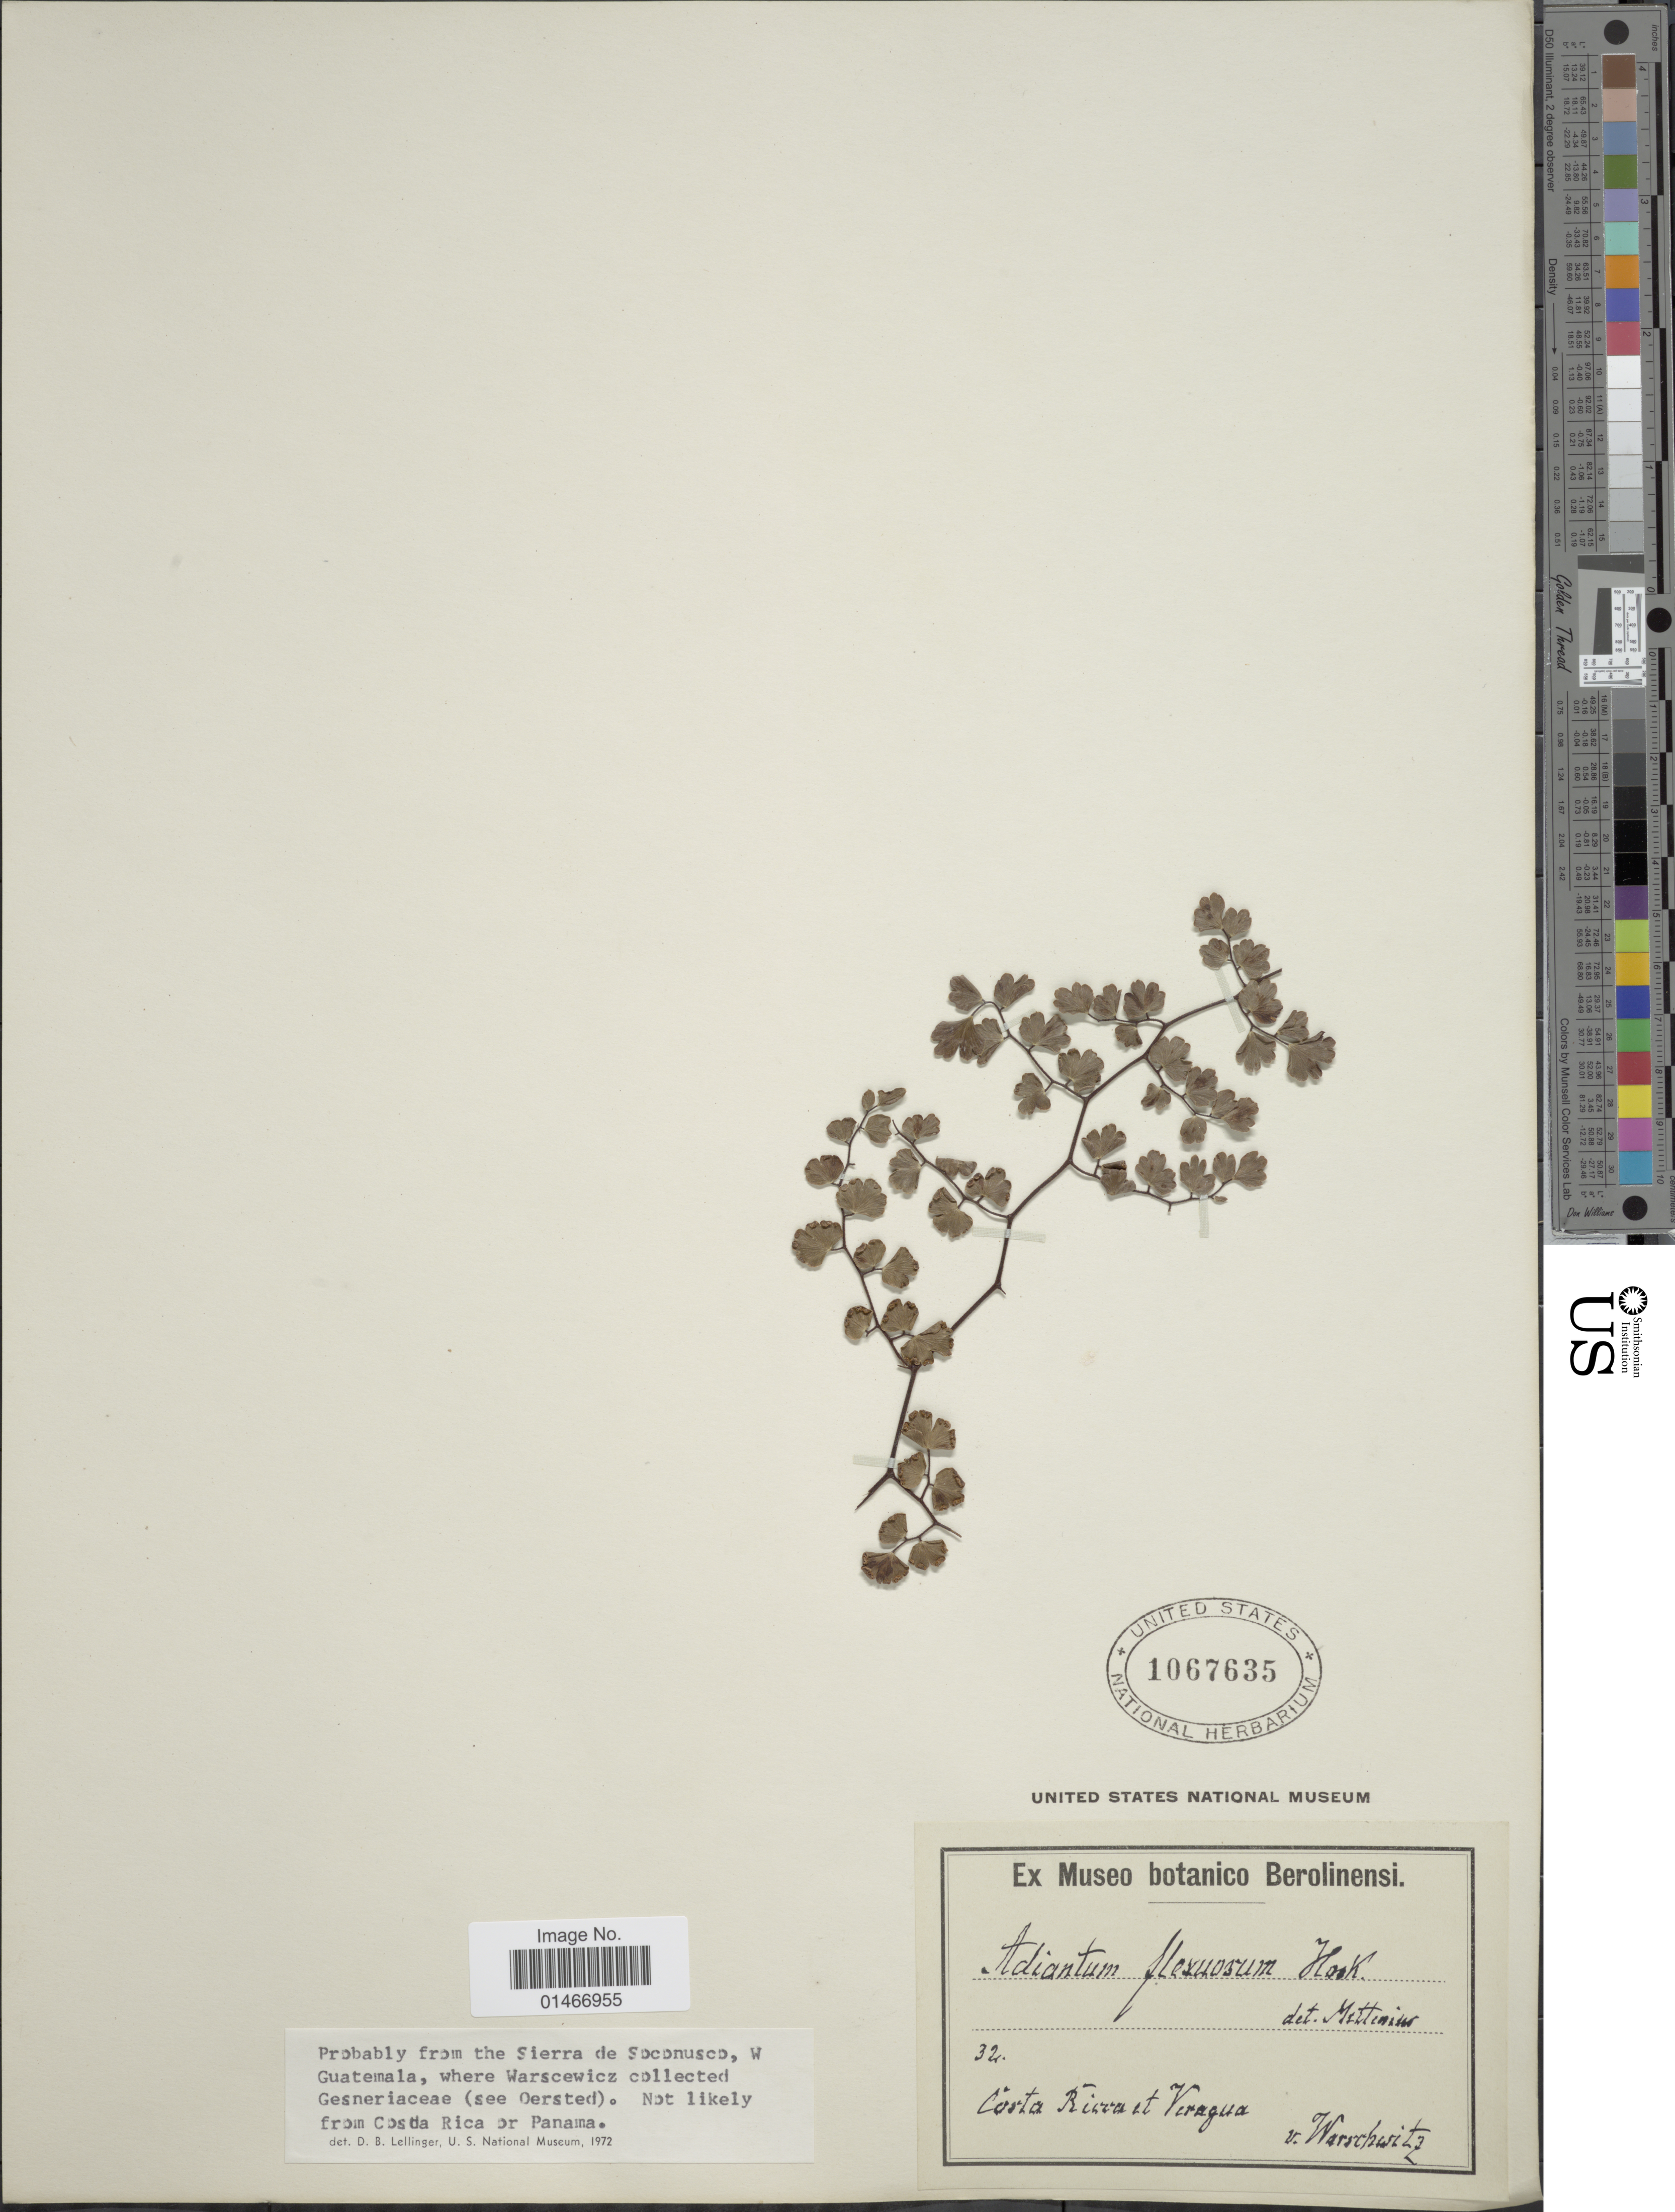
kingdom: Plantae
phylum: Tracheophyta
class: Polypodiopsida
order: Polypodiales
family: Pteridaceae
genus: Adiantum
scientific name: Adiantum feei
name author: T. Moore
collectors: v. Warschwitz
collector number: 32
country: Costa Rica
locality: Costa Rica et Veragua.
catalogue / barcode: US 1067635